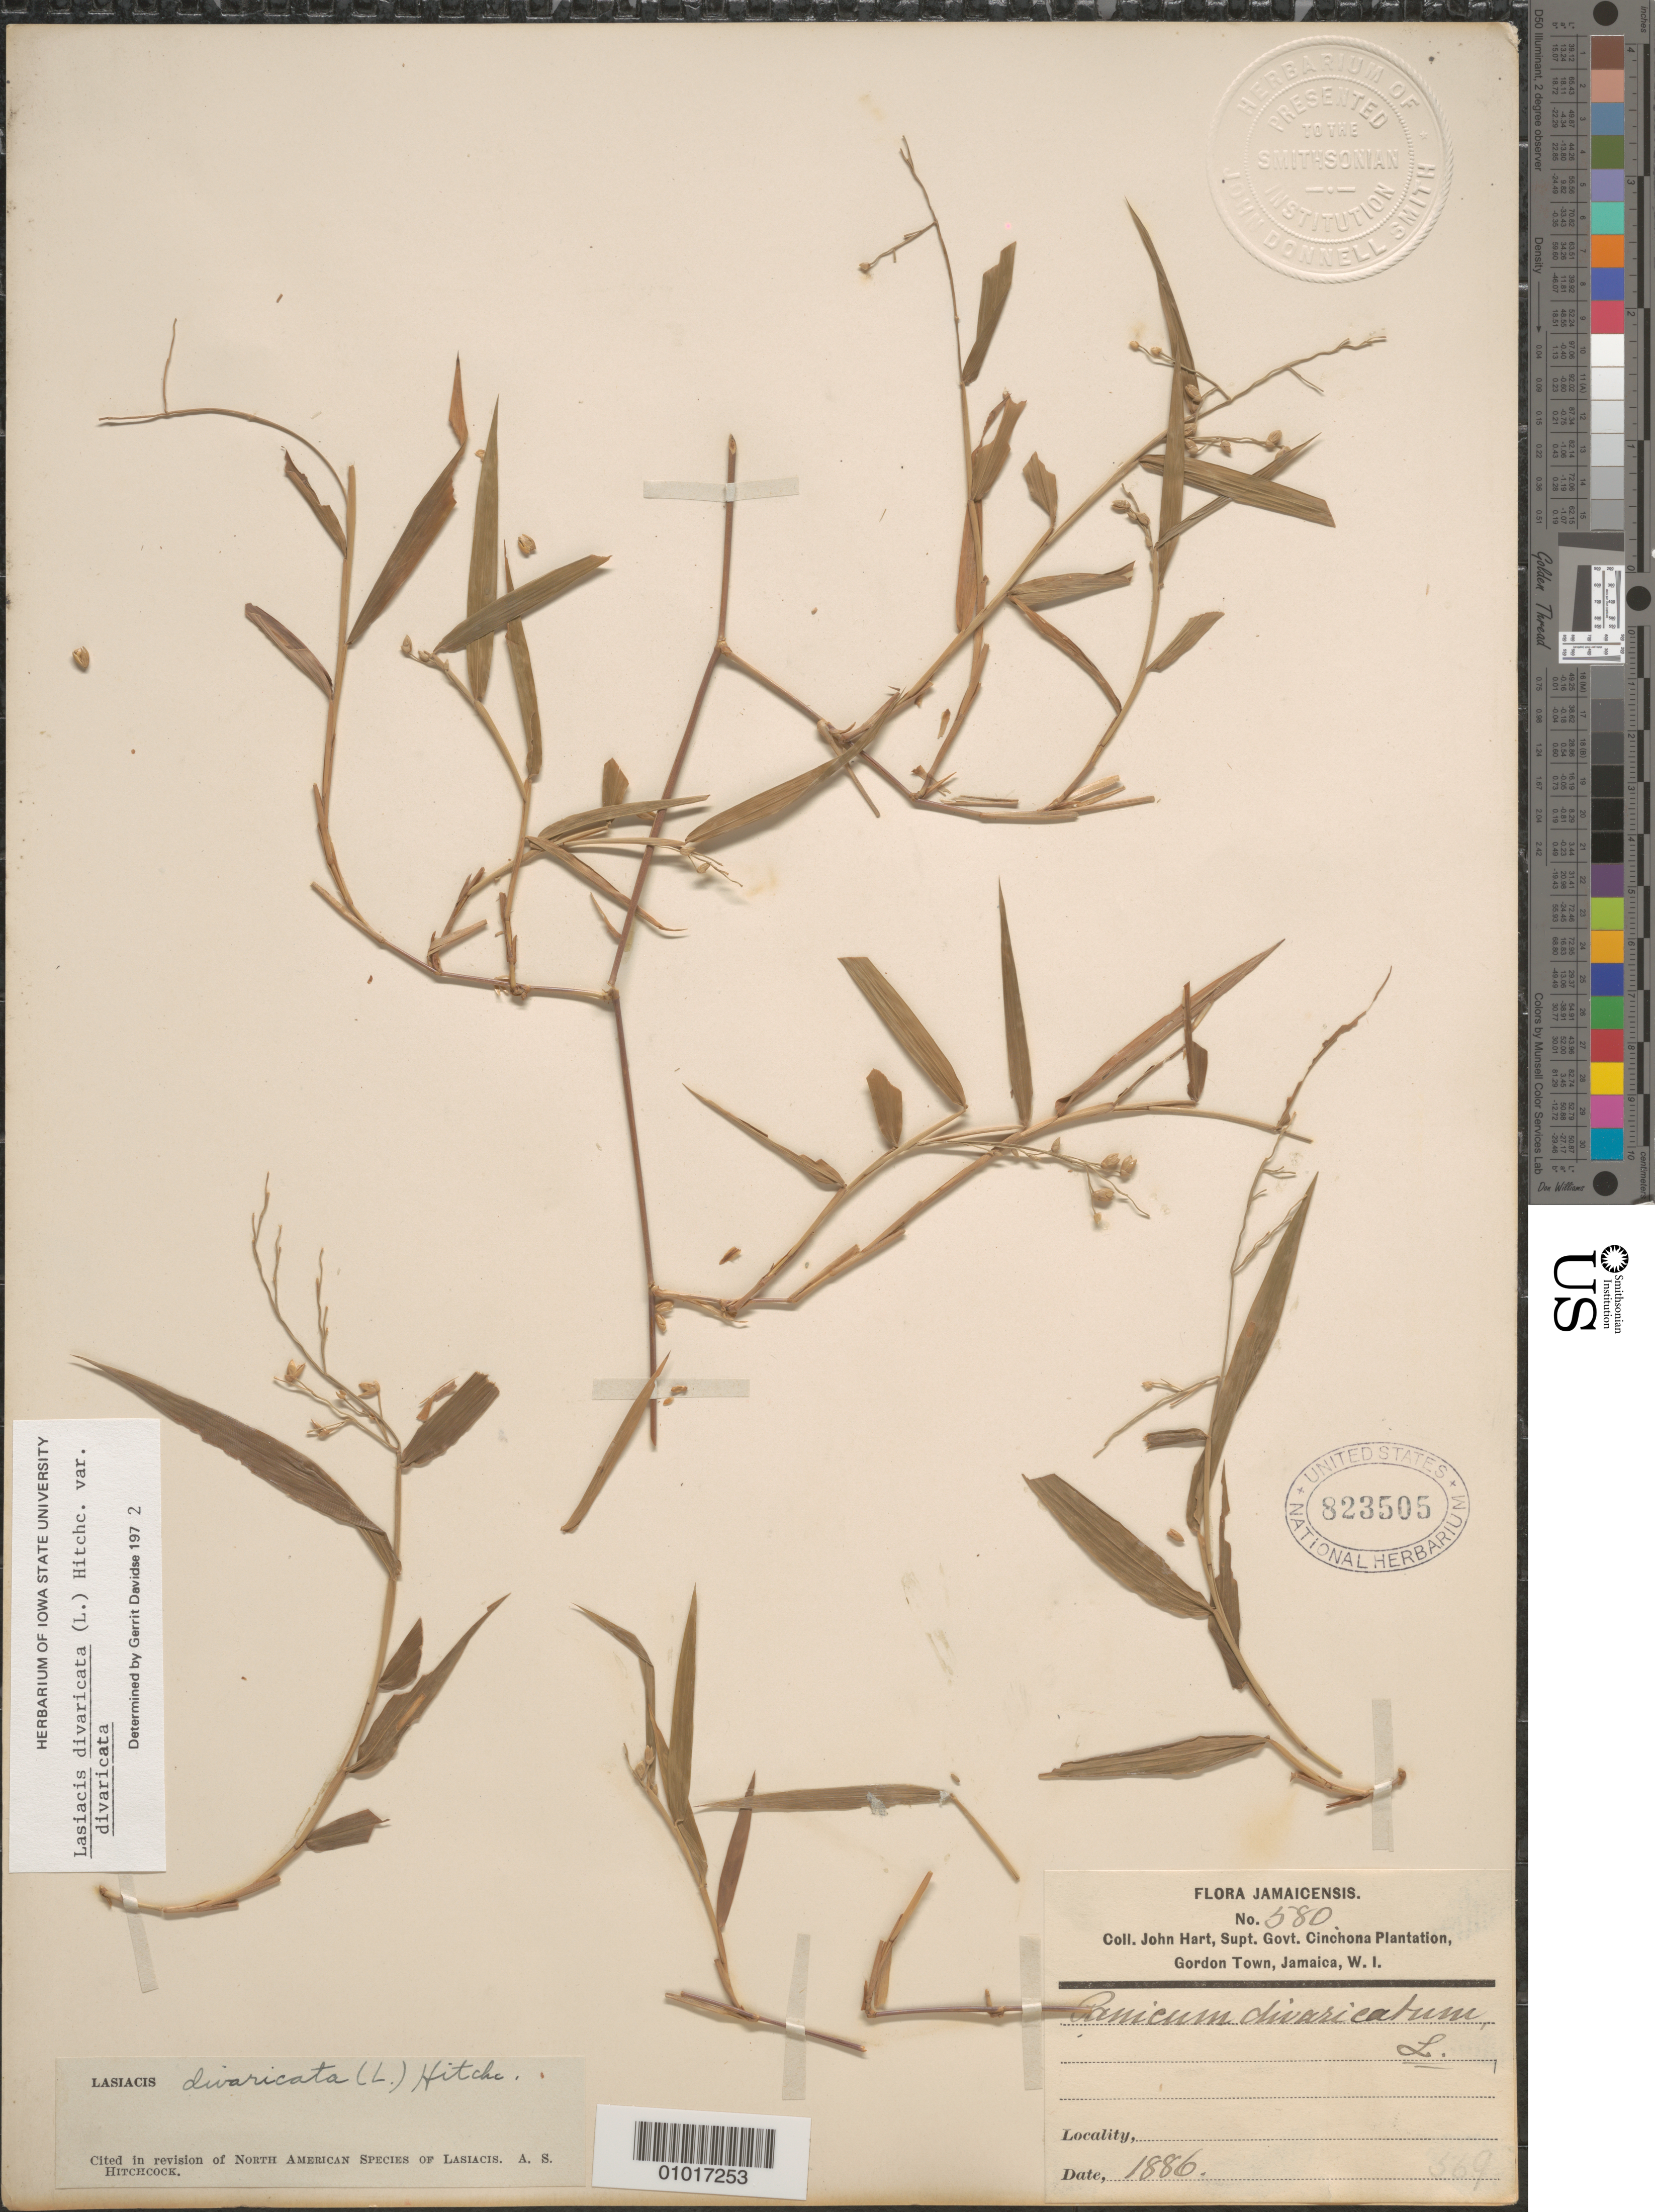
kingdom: Plantae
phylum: Tracheophyta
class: Liliopsida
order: Poales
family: Poaceae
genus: Lasiacis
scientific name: Lasiacis divaricata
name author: (L.) Hitchc.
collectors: J. Hart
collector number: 580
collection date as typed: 01 Jan 1886 to 31 Dec 1886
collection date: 1886-01-01/1886-12-31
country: Jamaica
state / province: Saint Andrew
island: Jamaica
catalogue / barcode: US 823505